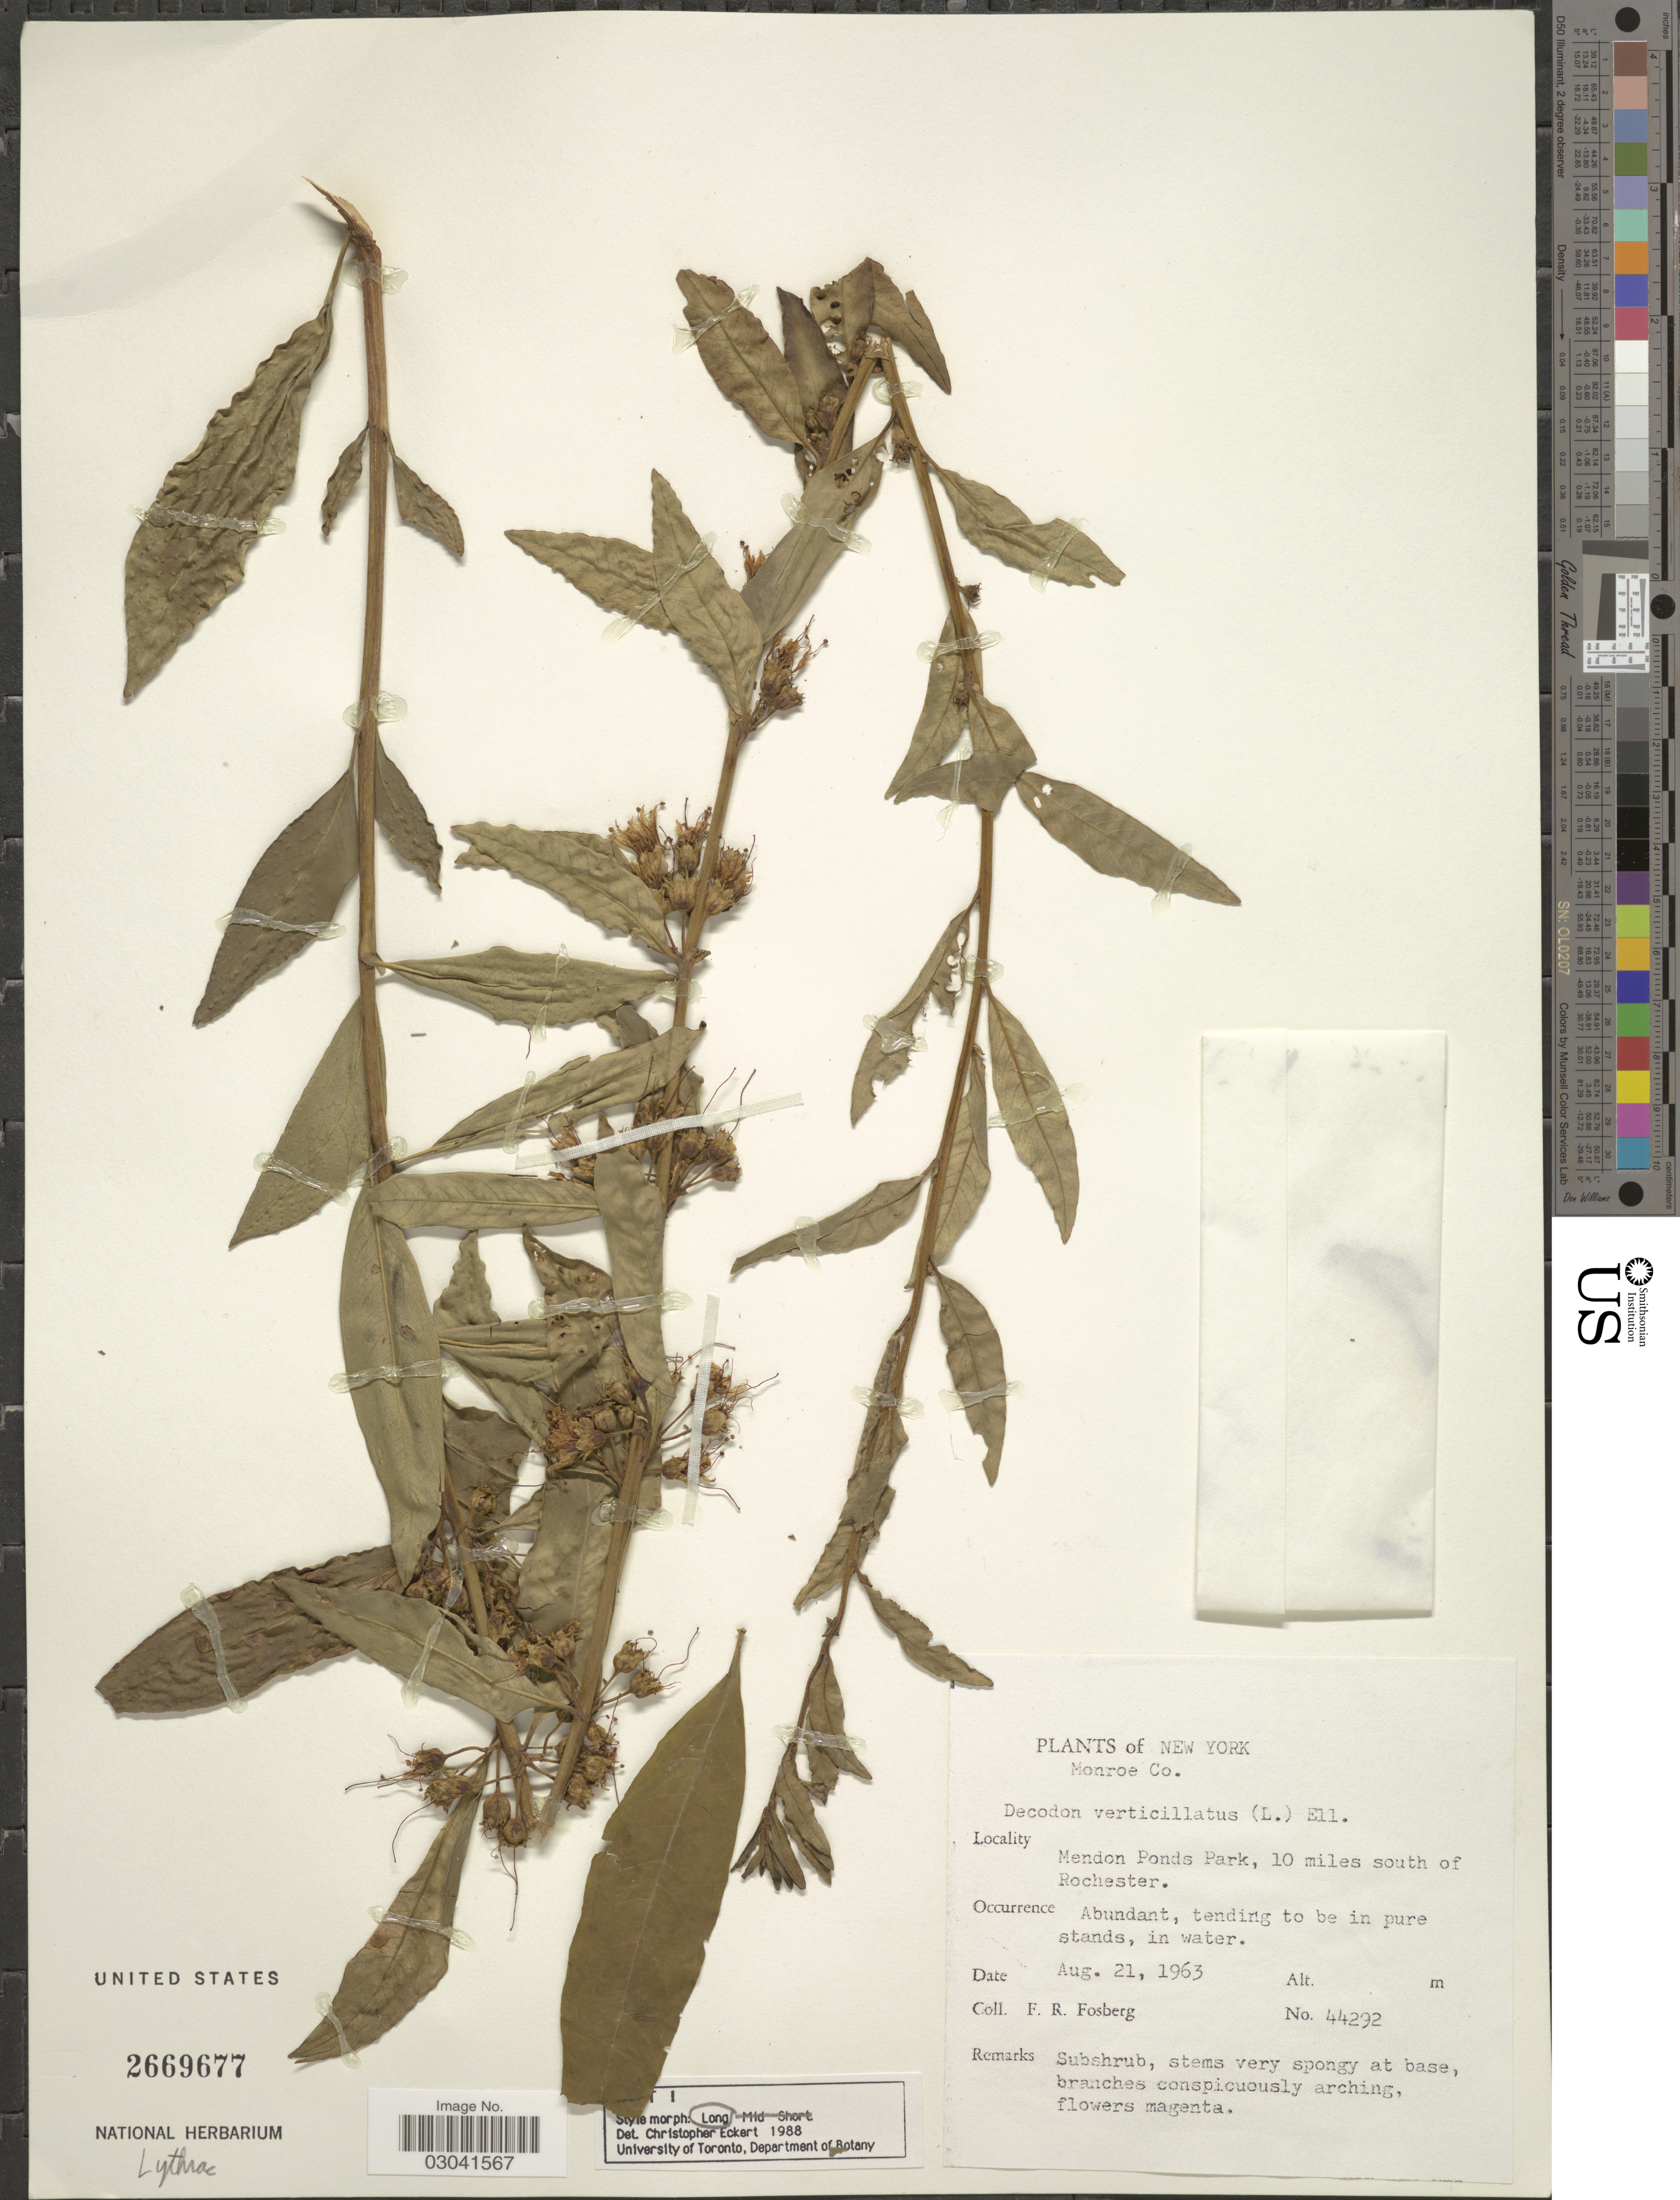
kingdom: Plantae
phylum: Tracheophyta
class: Magnoliopsida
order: Myrtales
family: Lythraceae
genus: Decodon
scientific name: Decodon verticillatus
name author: (L.) Elliott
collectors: F. R. Fosberg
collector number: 44292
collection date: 1963-08-21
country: United States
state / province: New York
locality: Monroe Co. Mendon Ponds Park, 10 miles south of Rochester.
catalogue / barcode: US 2669677